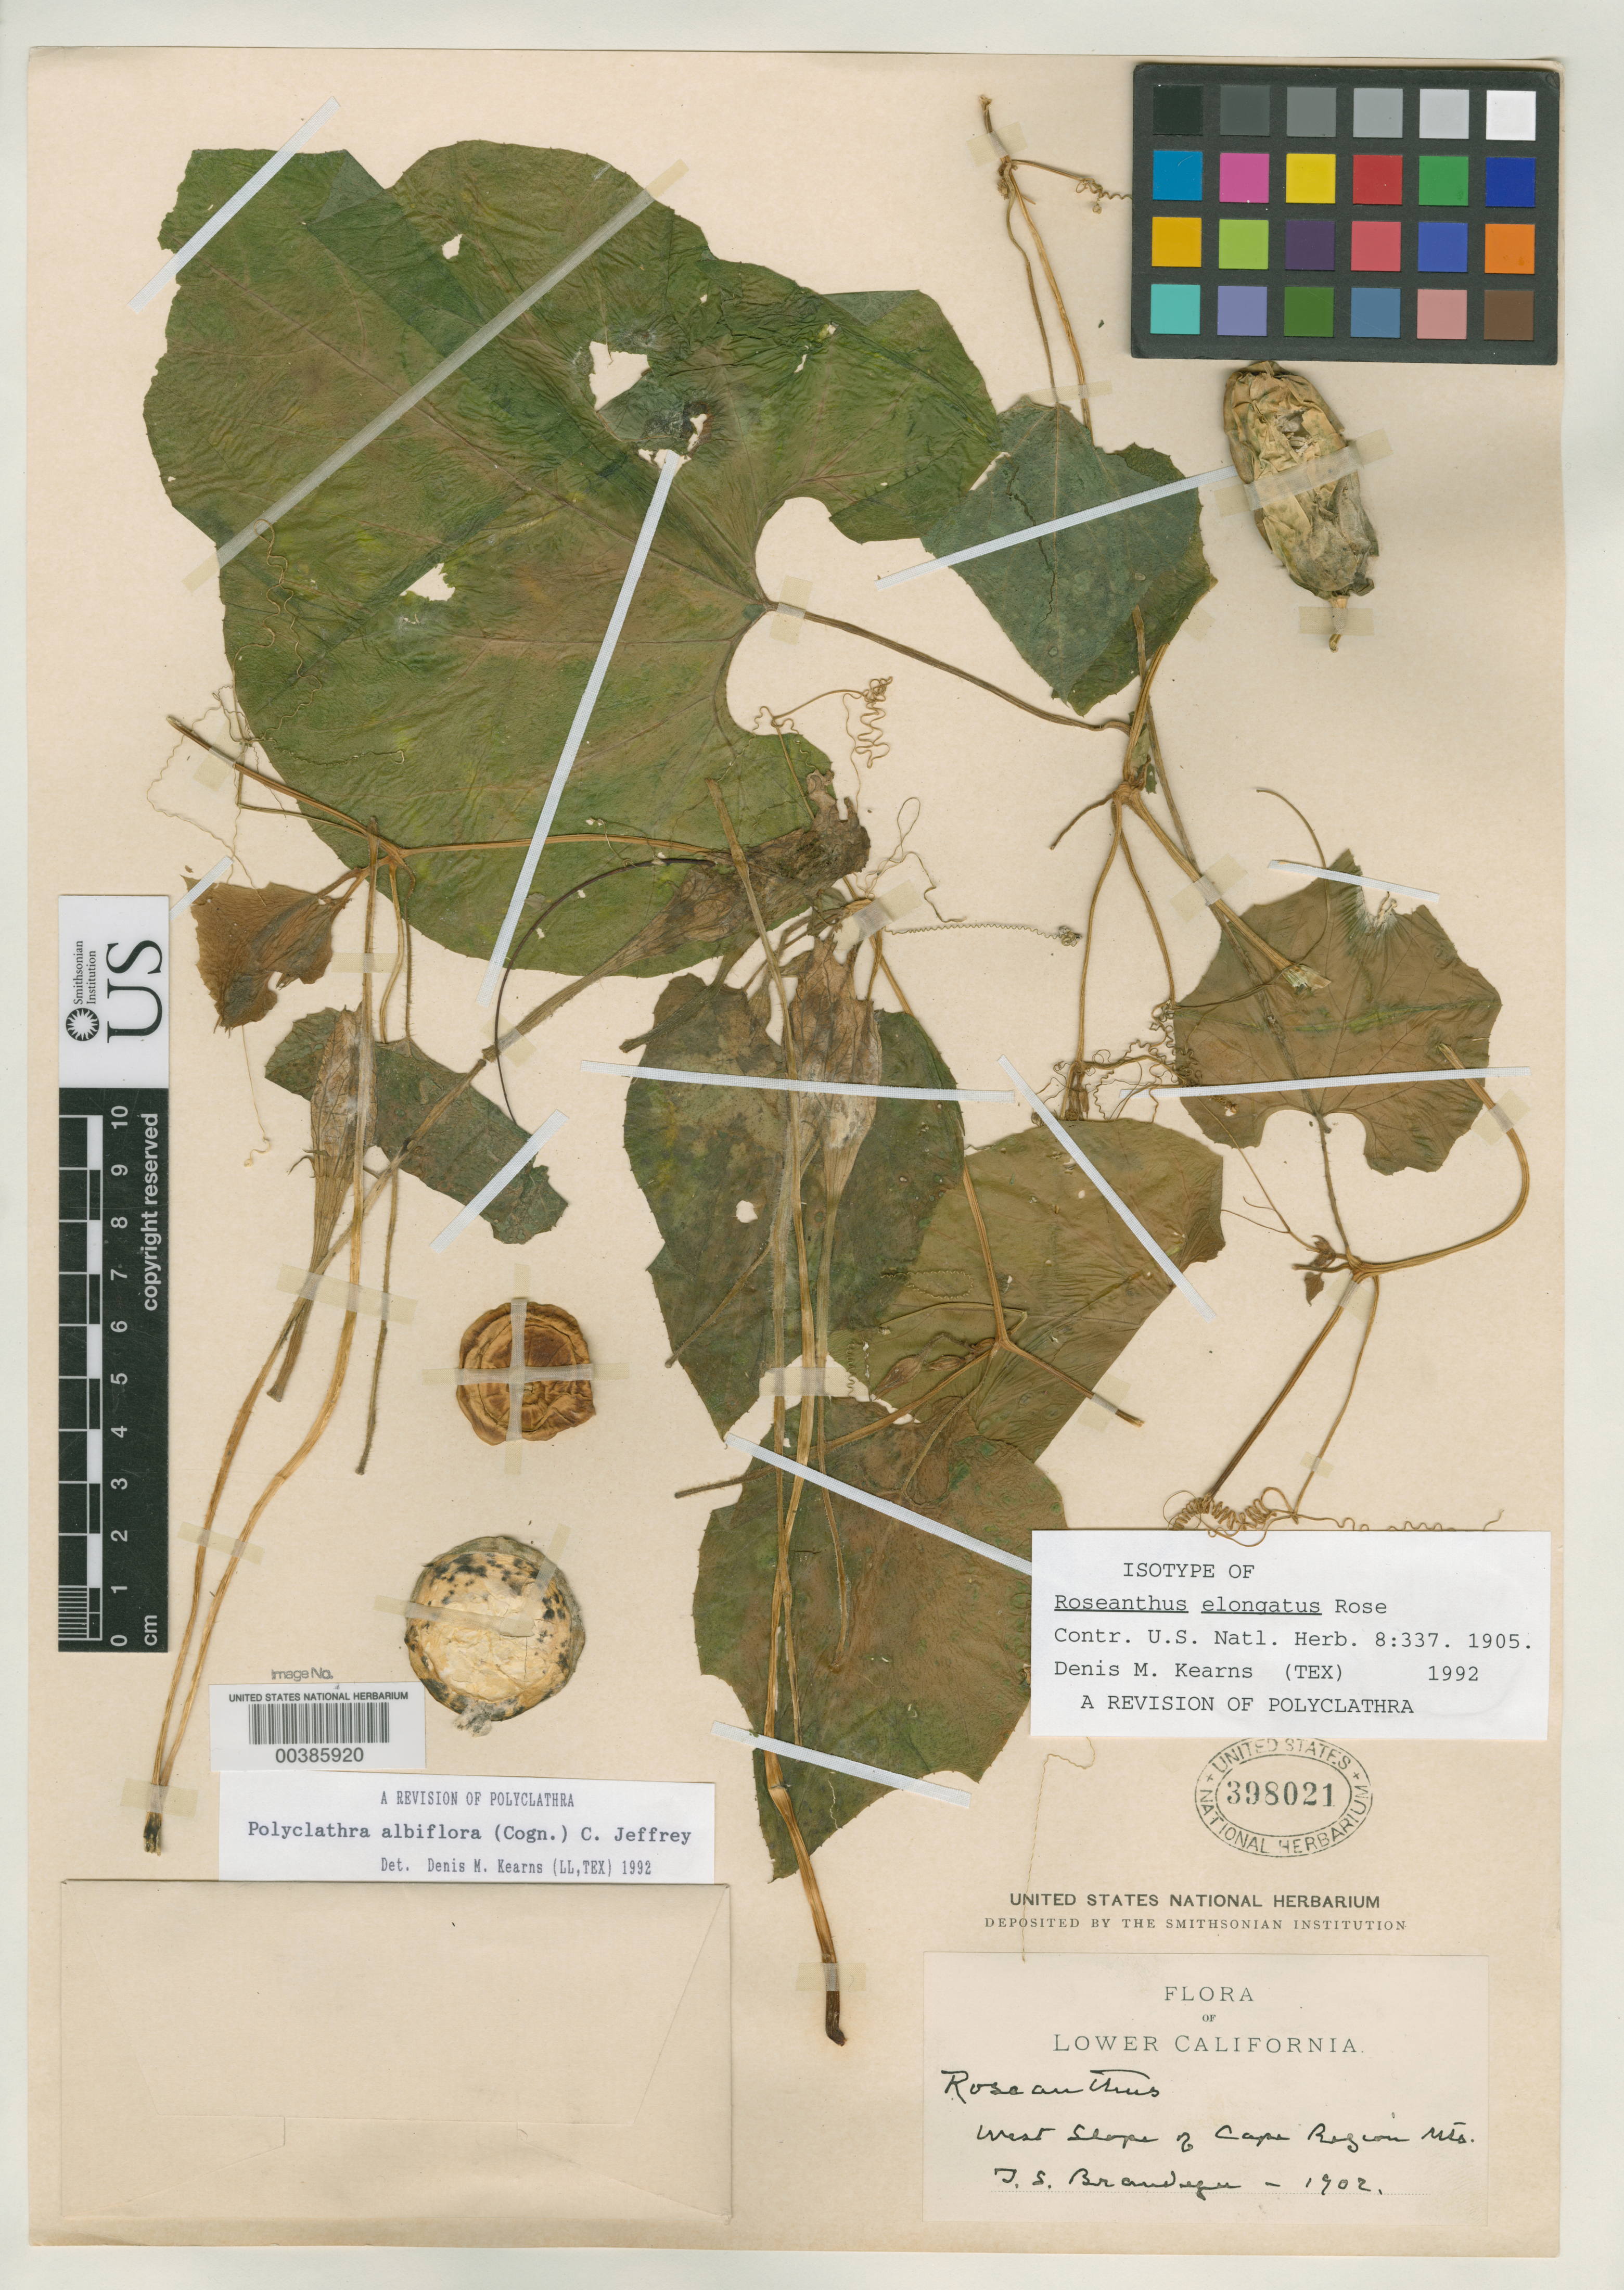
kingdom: Plantae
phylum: Tracheophyta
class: Magnoliopsida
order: Cucurbitales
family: Cucurbitaceae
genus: Roseanthus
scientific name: Roseanthus elongatus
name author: Rose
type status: Isosyntype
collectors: T. S. Brandegee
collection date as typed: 1902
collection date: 1902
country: Mexico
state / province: Baja California Sur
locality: W slope of Cape Region Mountains.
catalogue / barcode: US 398021